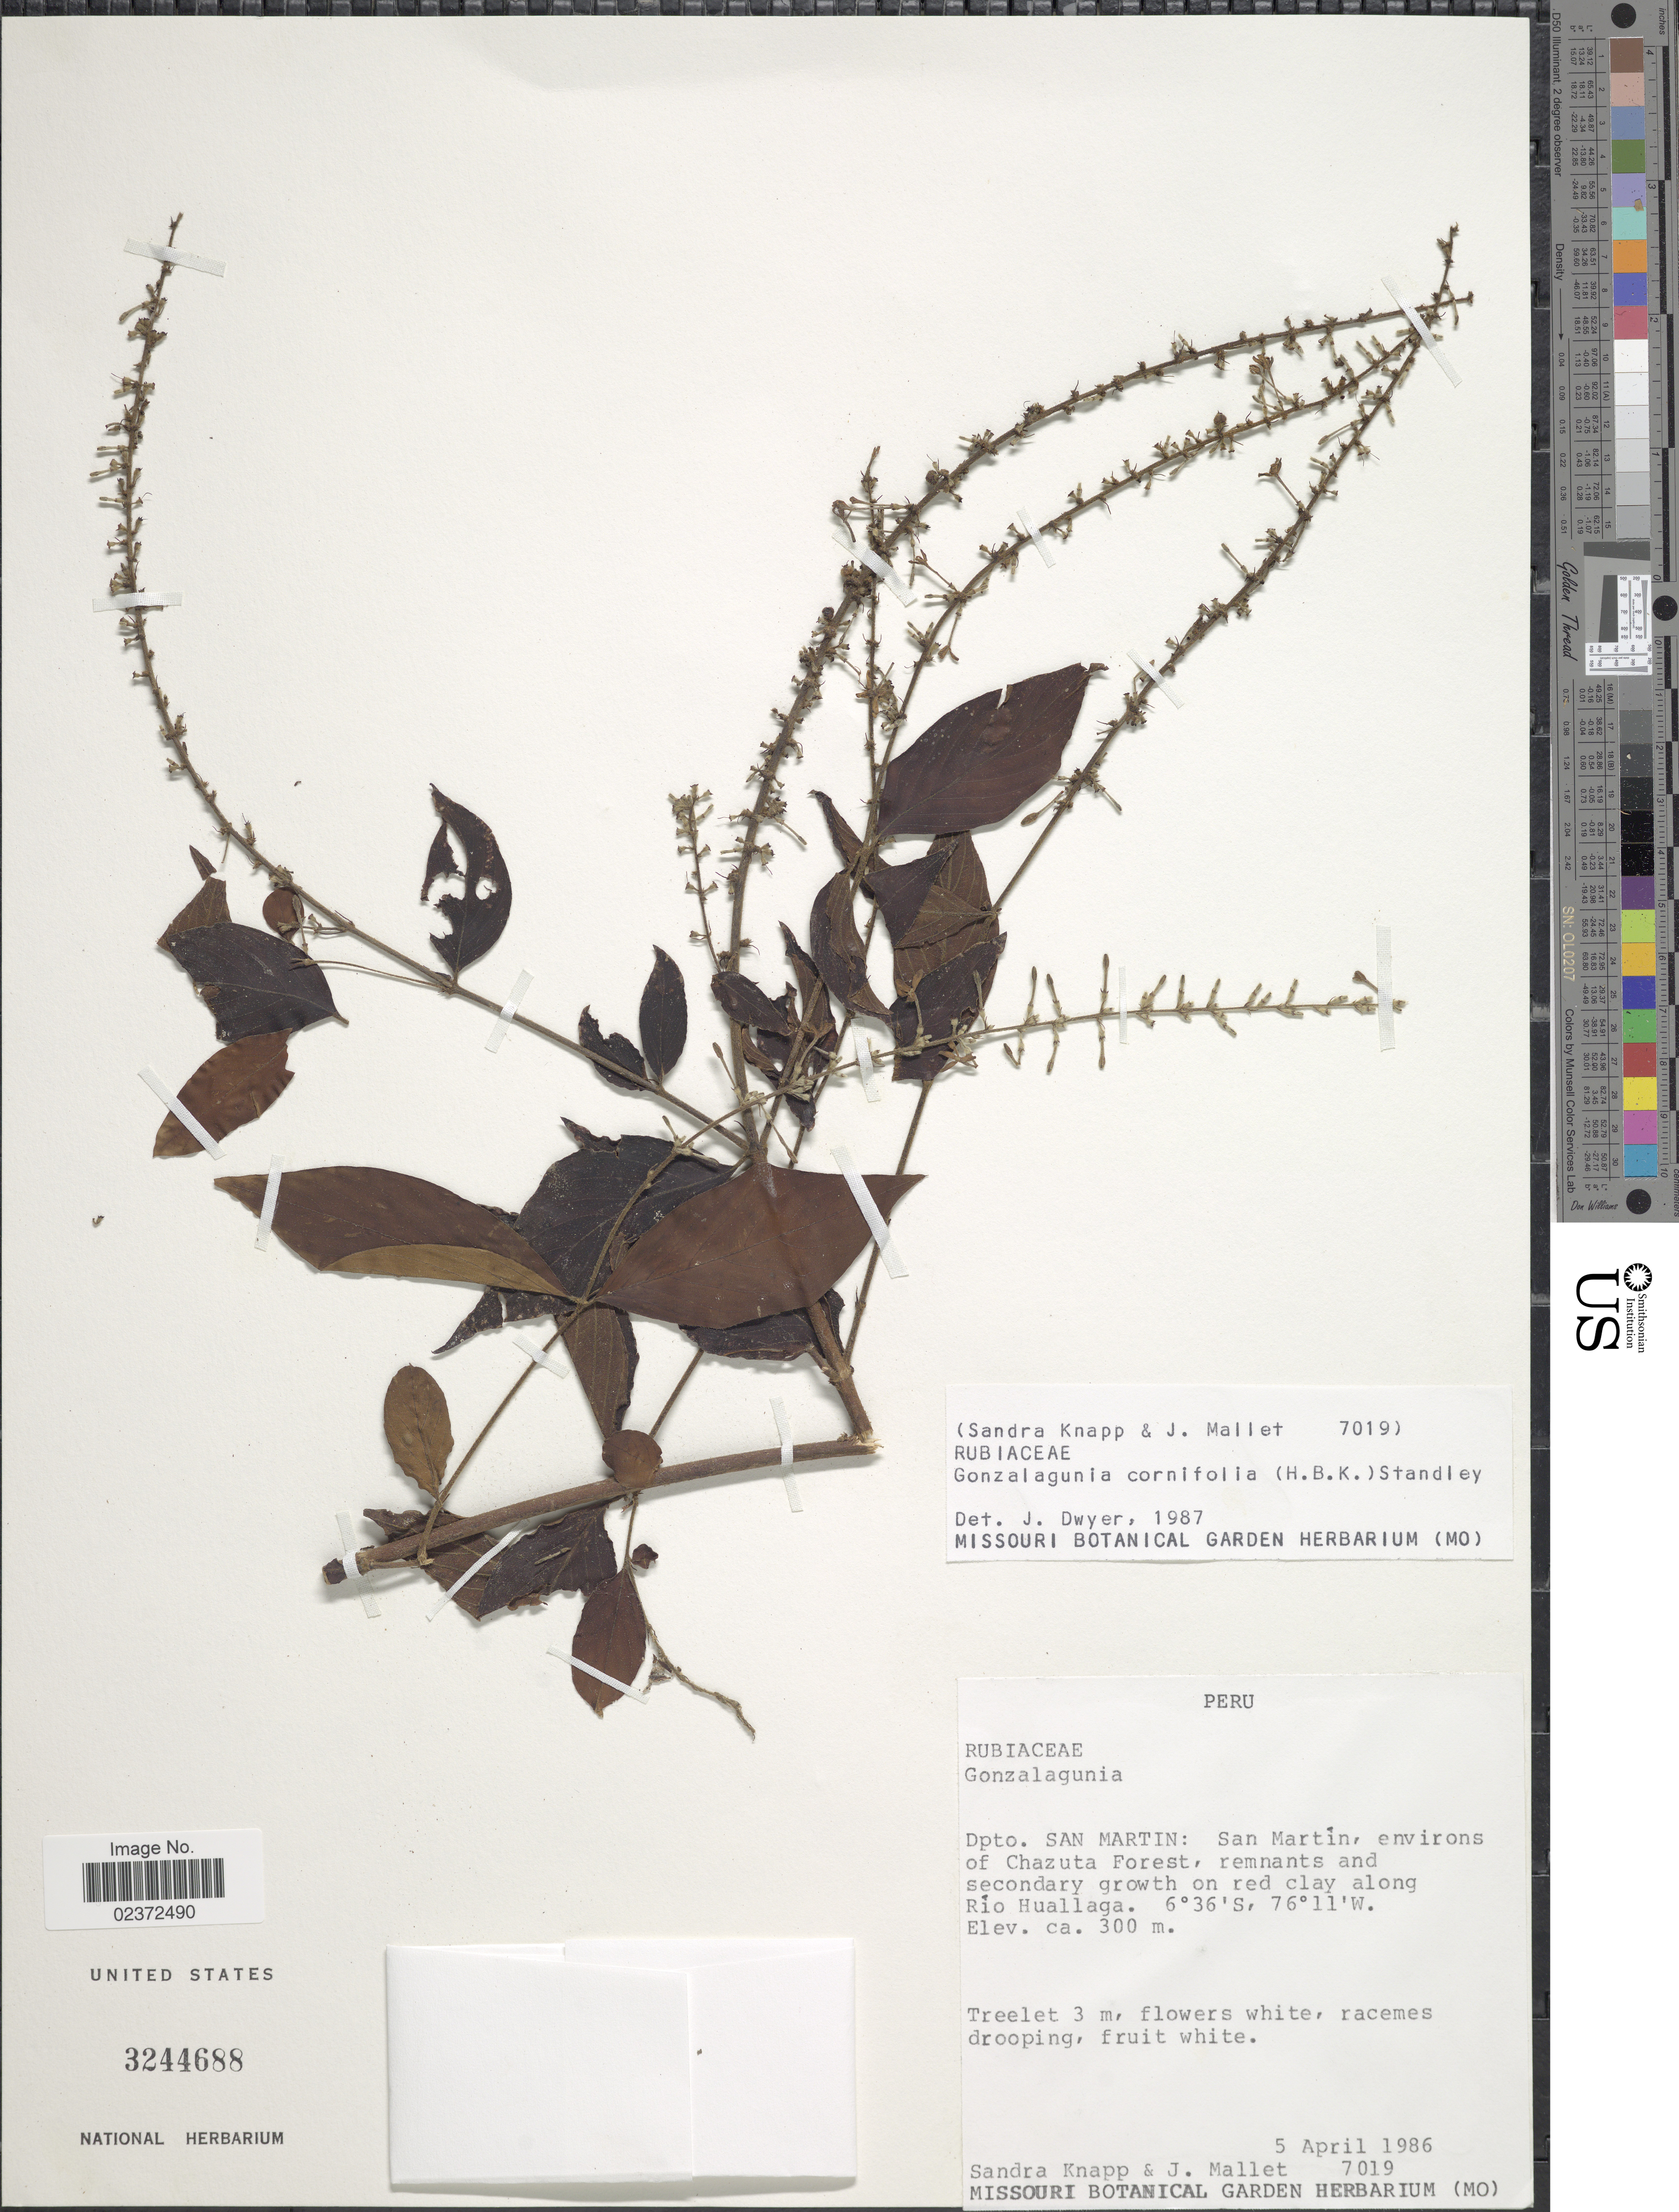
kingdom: Plantae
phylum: Tracheophyta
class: Magnoliopsida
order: Gentianales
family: Rubiaceae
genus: Gonzalagunia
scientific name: Gonzalagunia cornifolia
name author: (Kunth) Standl.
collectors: S. Knapp & J. Mallet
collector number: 7019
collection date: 1986-04-05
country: Peru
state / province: San Martín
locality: San Martín, Chazuta Forest, remnants and secondary growth on red clay along Río Huallaga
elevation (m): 300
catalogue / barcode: US 3244688